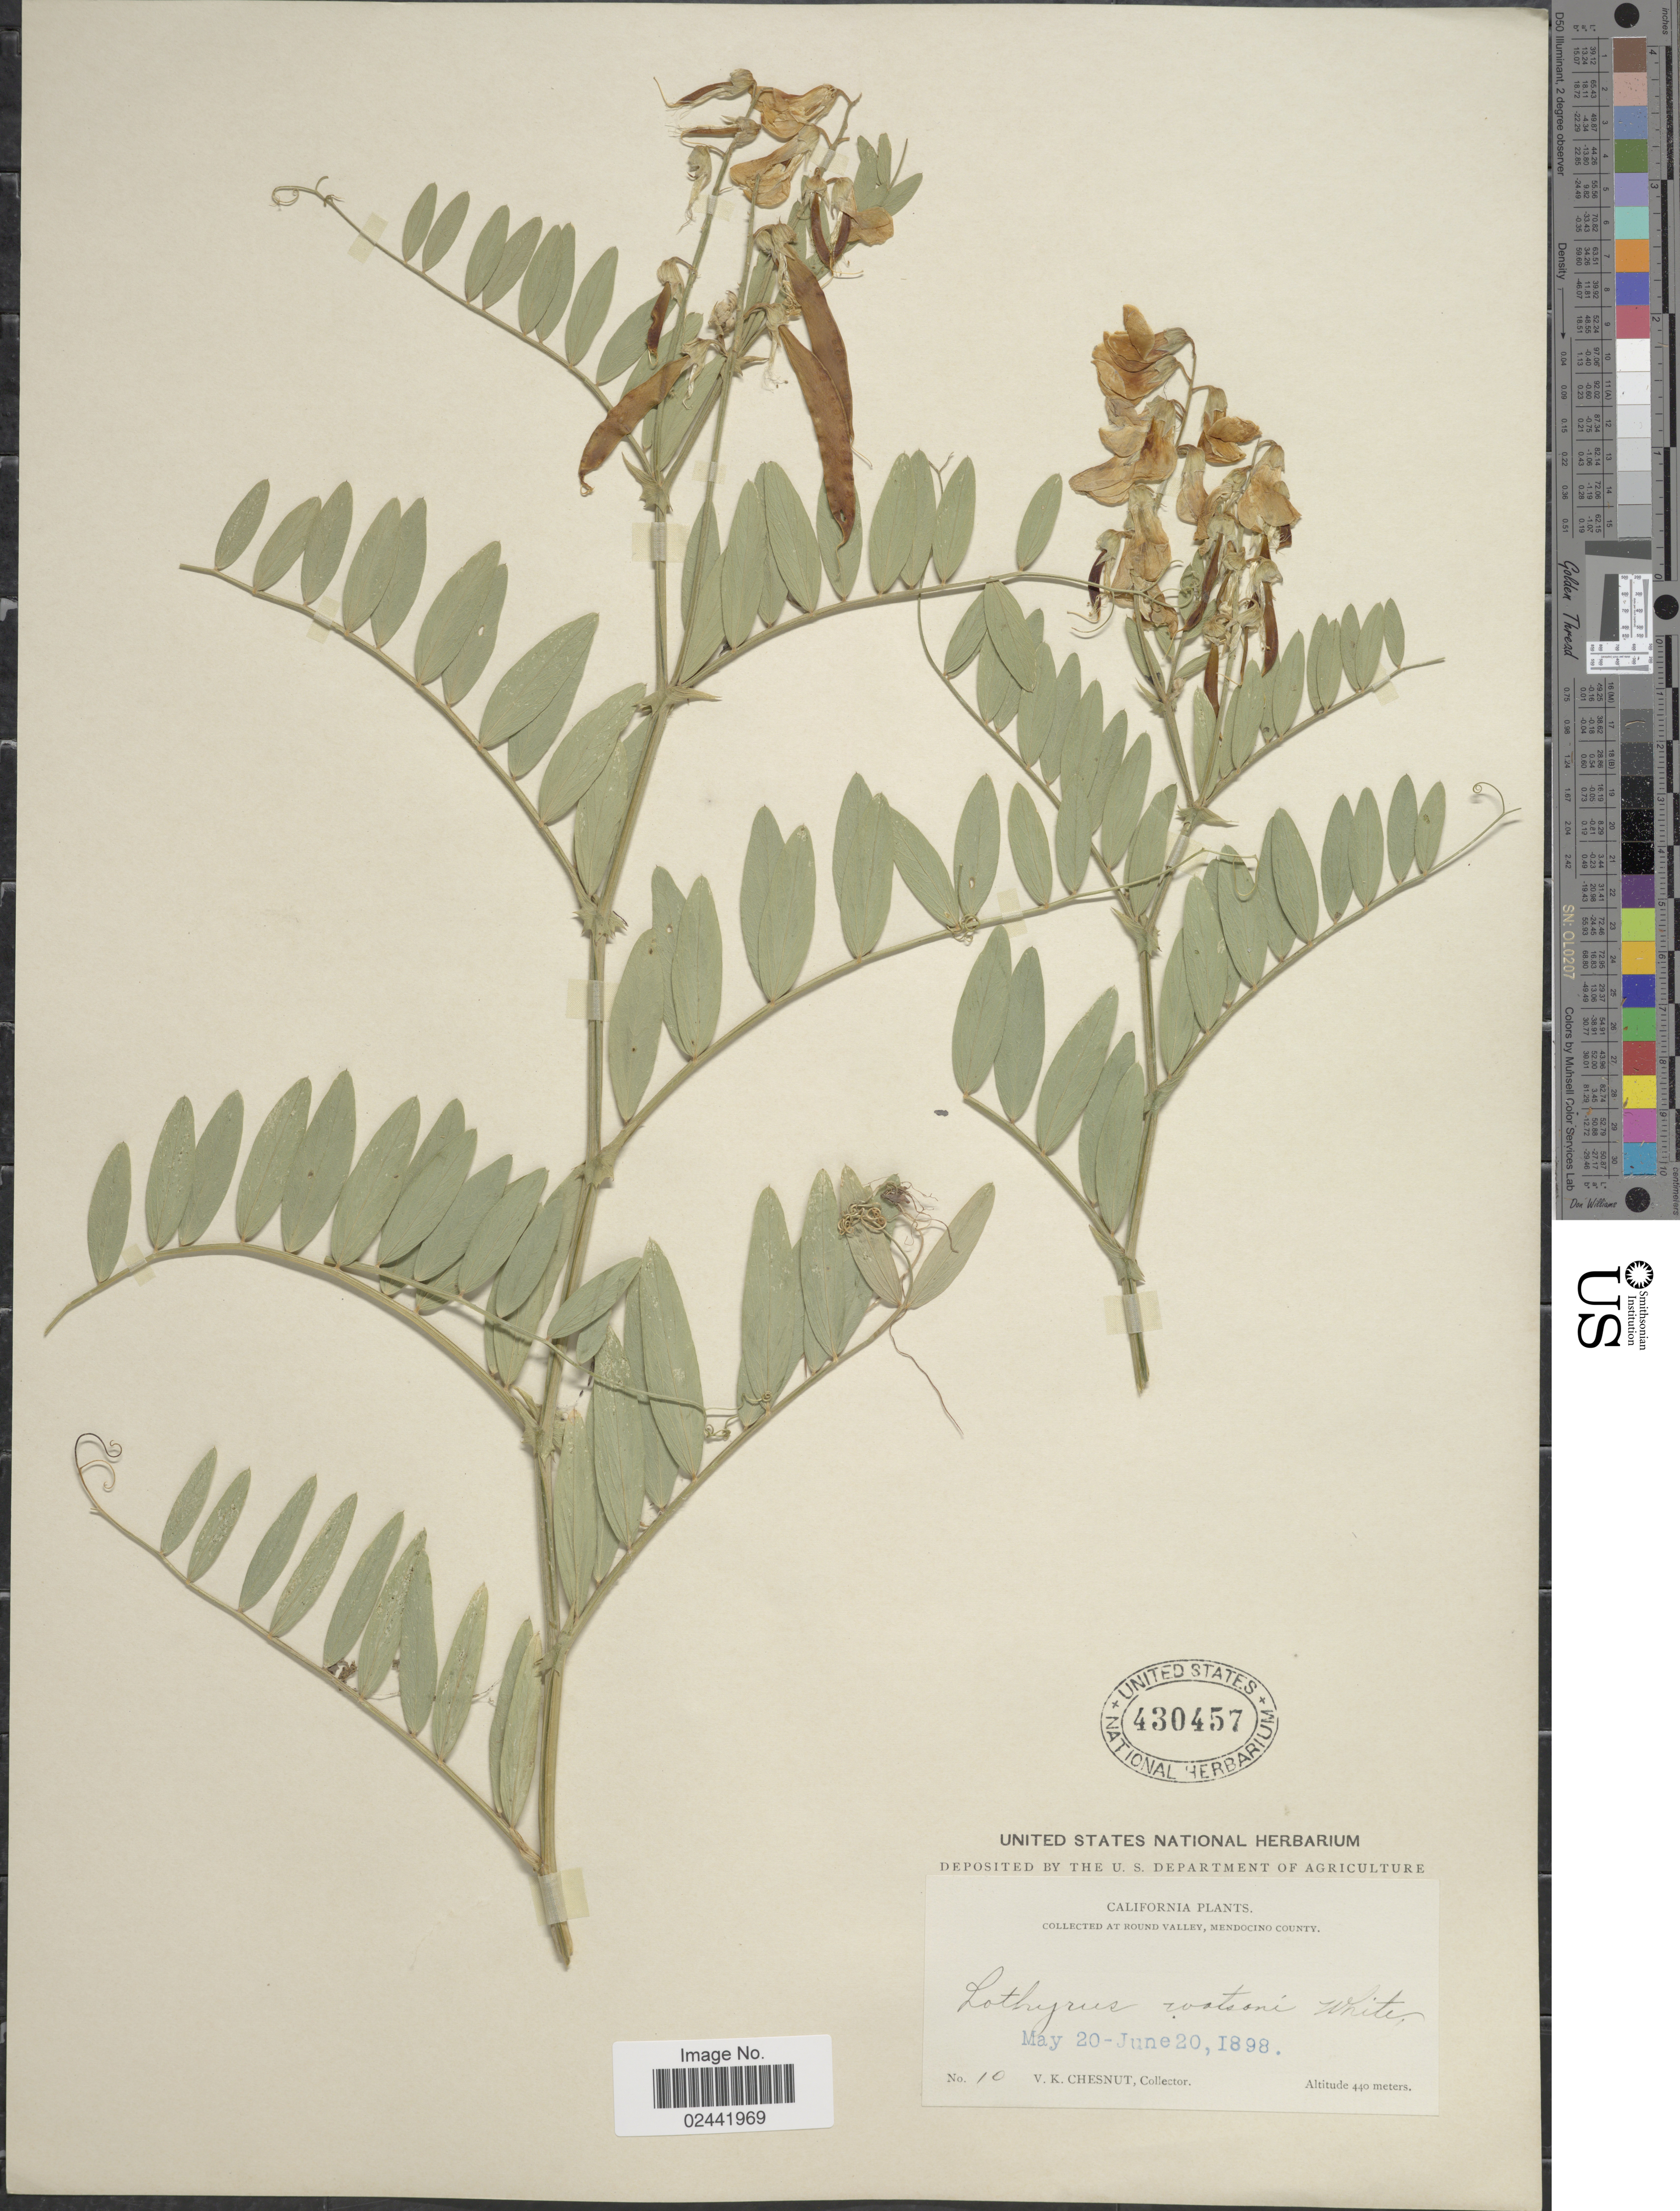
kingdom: Plantae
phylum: Tracheophyta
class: Magnoliopsida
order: Fabales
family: Fabaceae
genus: Lathyrus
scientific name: Lathyrus watsonii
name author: T.G. White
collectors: V. Chesnut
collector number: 10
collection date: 1898-05-20/1898-06-20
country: United States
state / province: California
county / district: Mendocino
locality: Round Valley, Mendocino County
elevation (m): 440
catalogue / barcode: US 430457